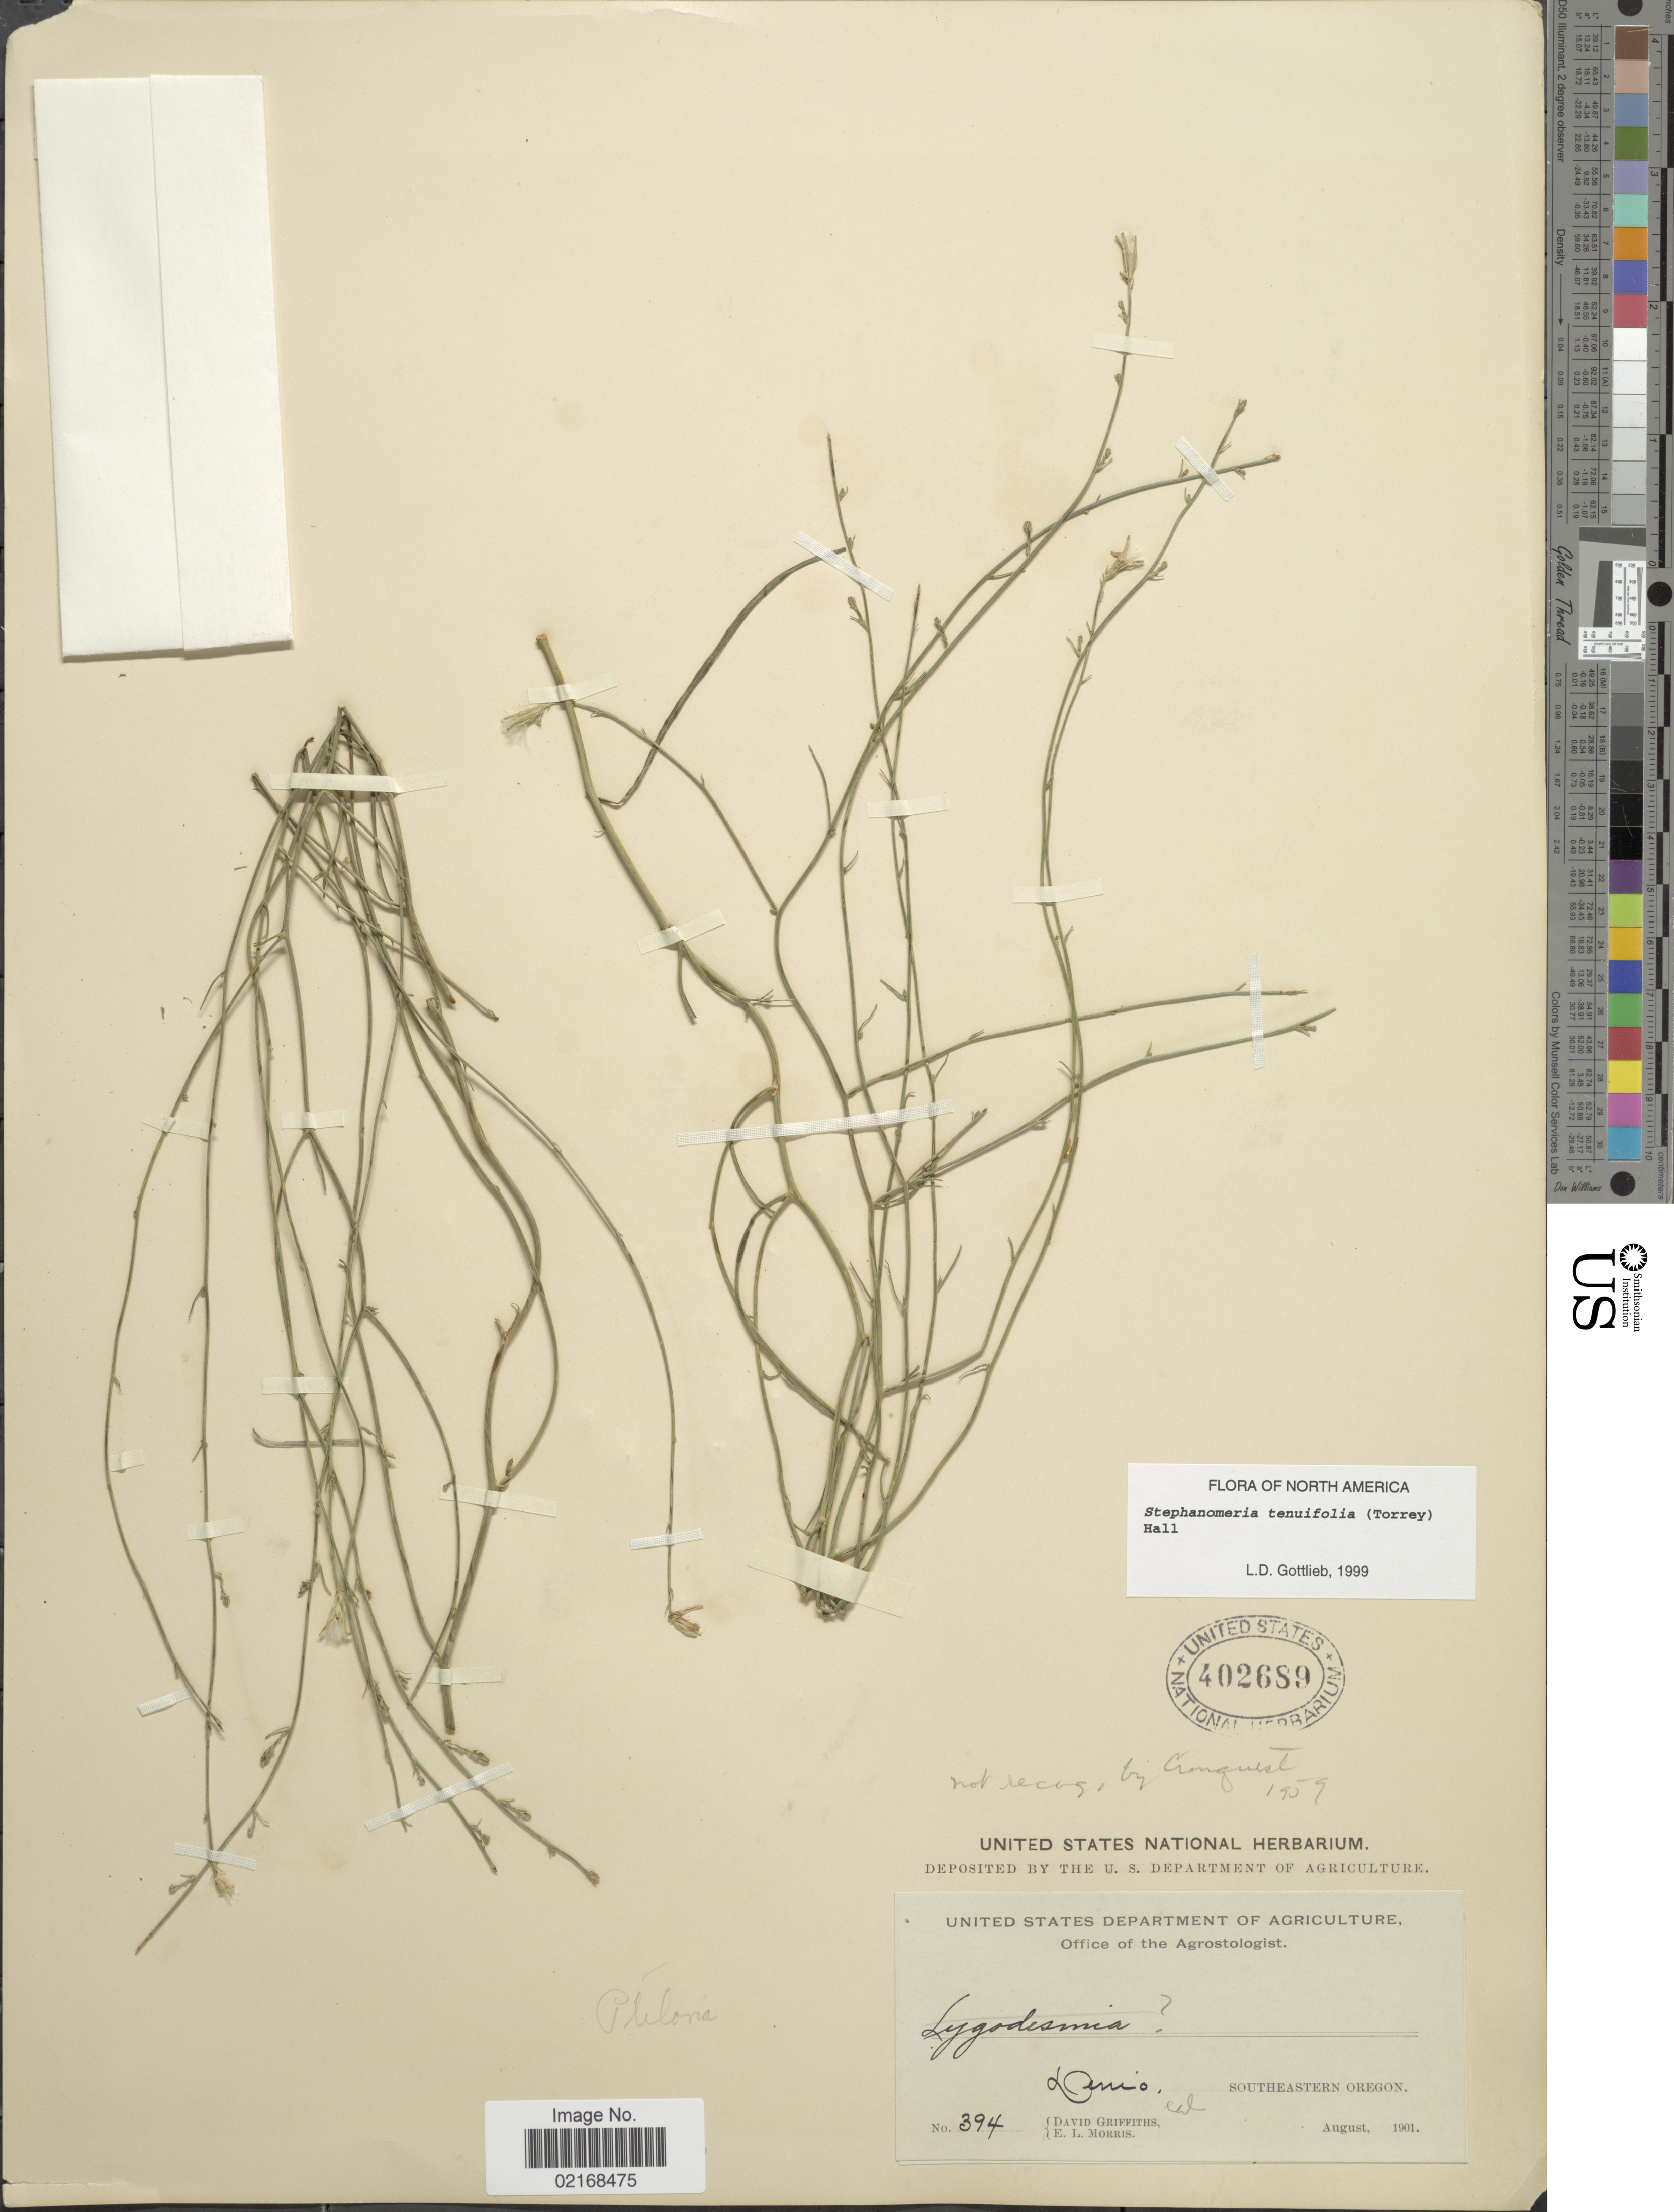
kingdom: Plantae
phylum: Tracheophyta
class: Magnoliopsida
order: Asterales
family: Asteraceae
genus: Stephanomeria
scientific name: Stephanomeria tenuifolia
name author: (Torr.) H.M. Hall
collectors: D. Griffiths & E. Morris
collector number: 394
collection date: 1901-08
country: United States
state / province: Oregon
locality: Denio, Southeastern Oregon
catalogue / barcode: US 402689